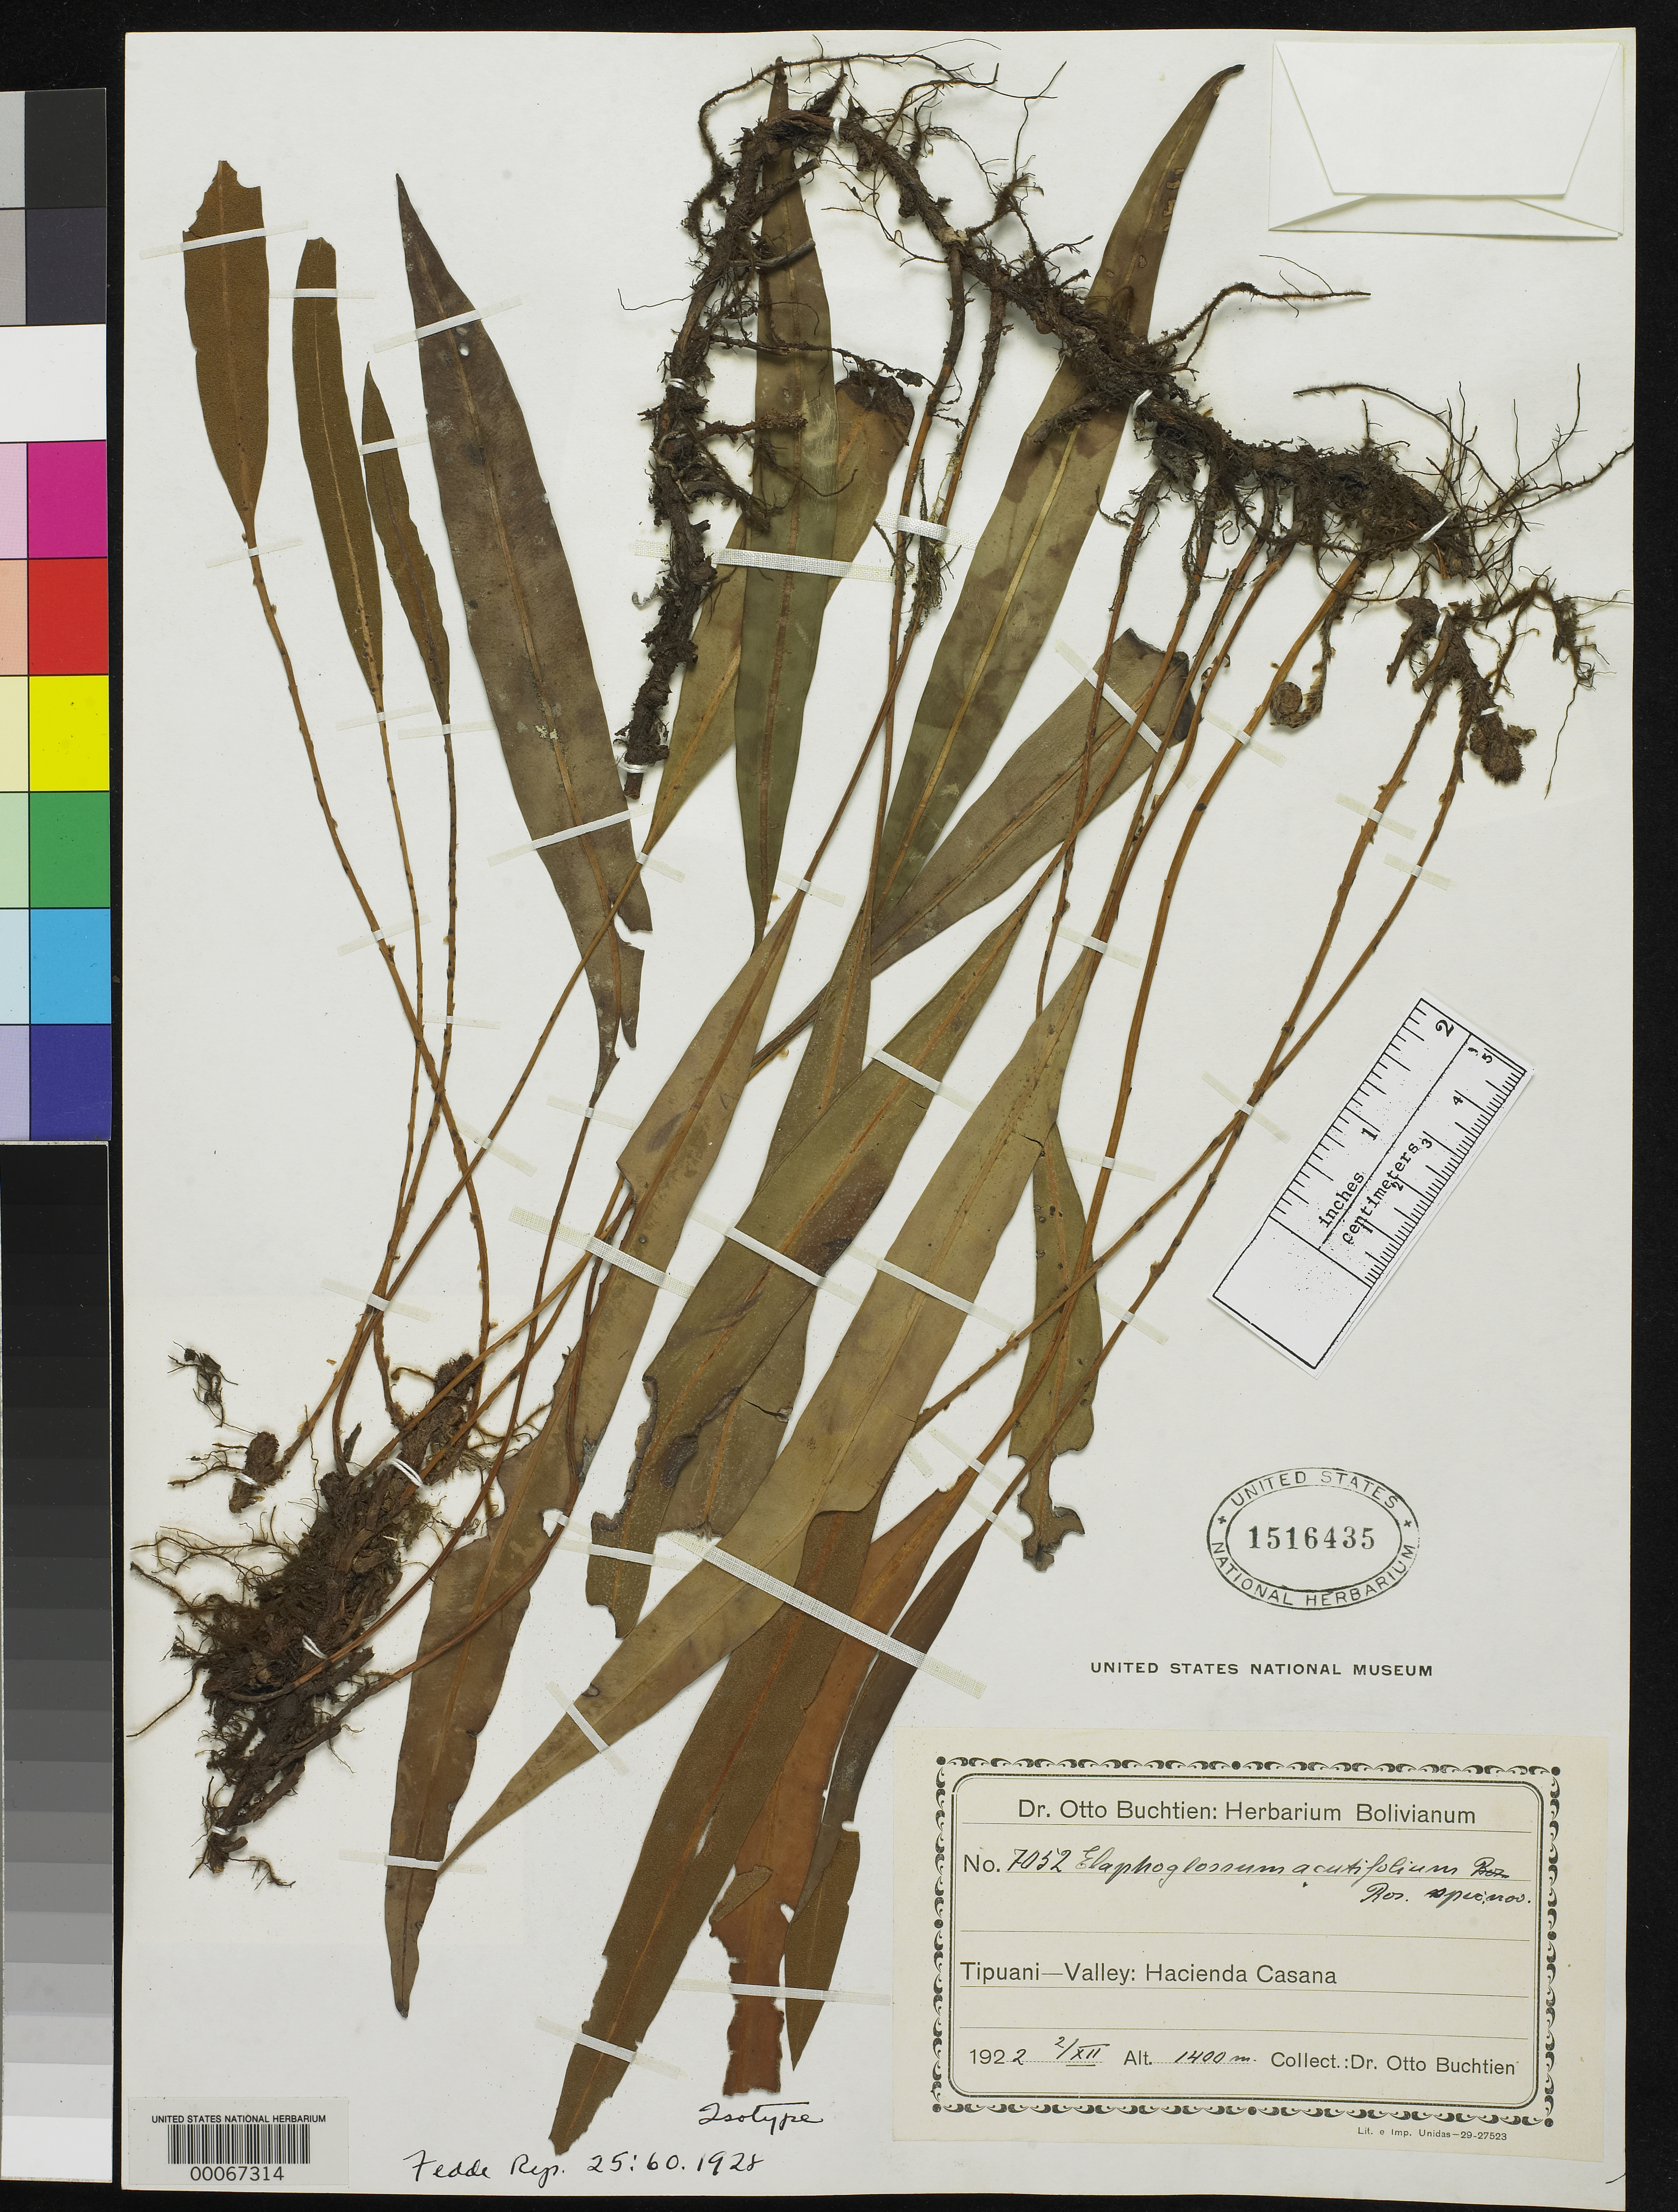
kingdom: Plantae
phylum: Tracheophyta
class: Polypodiopsida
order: Polypodiales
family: Dryopteridaceae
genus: Elaphoglossum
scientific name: Elaphoglossum acutifolium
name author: Rosenst.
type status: Isotype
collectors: O. Buchtien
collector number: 7052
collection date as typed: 02 Dec 1922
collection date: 1922-12-02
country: Bolivia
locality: Casana supra Tipuani.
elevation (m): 1400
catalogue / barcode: US 1516435